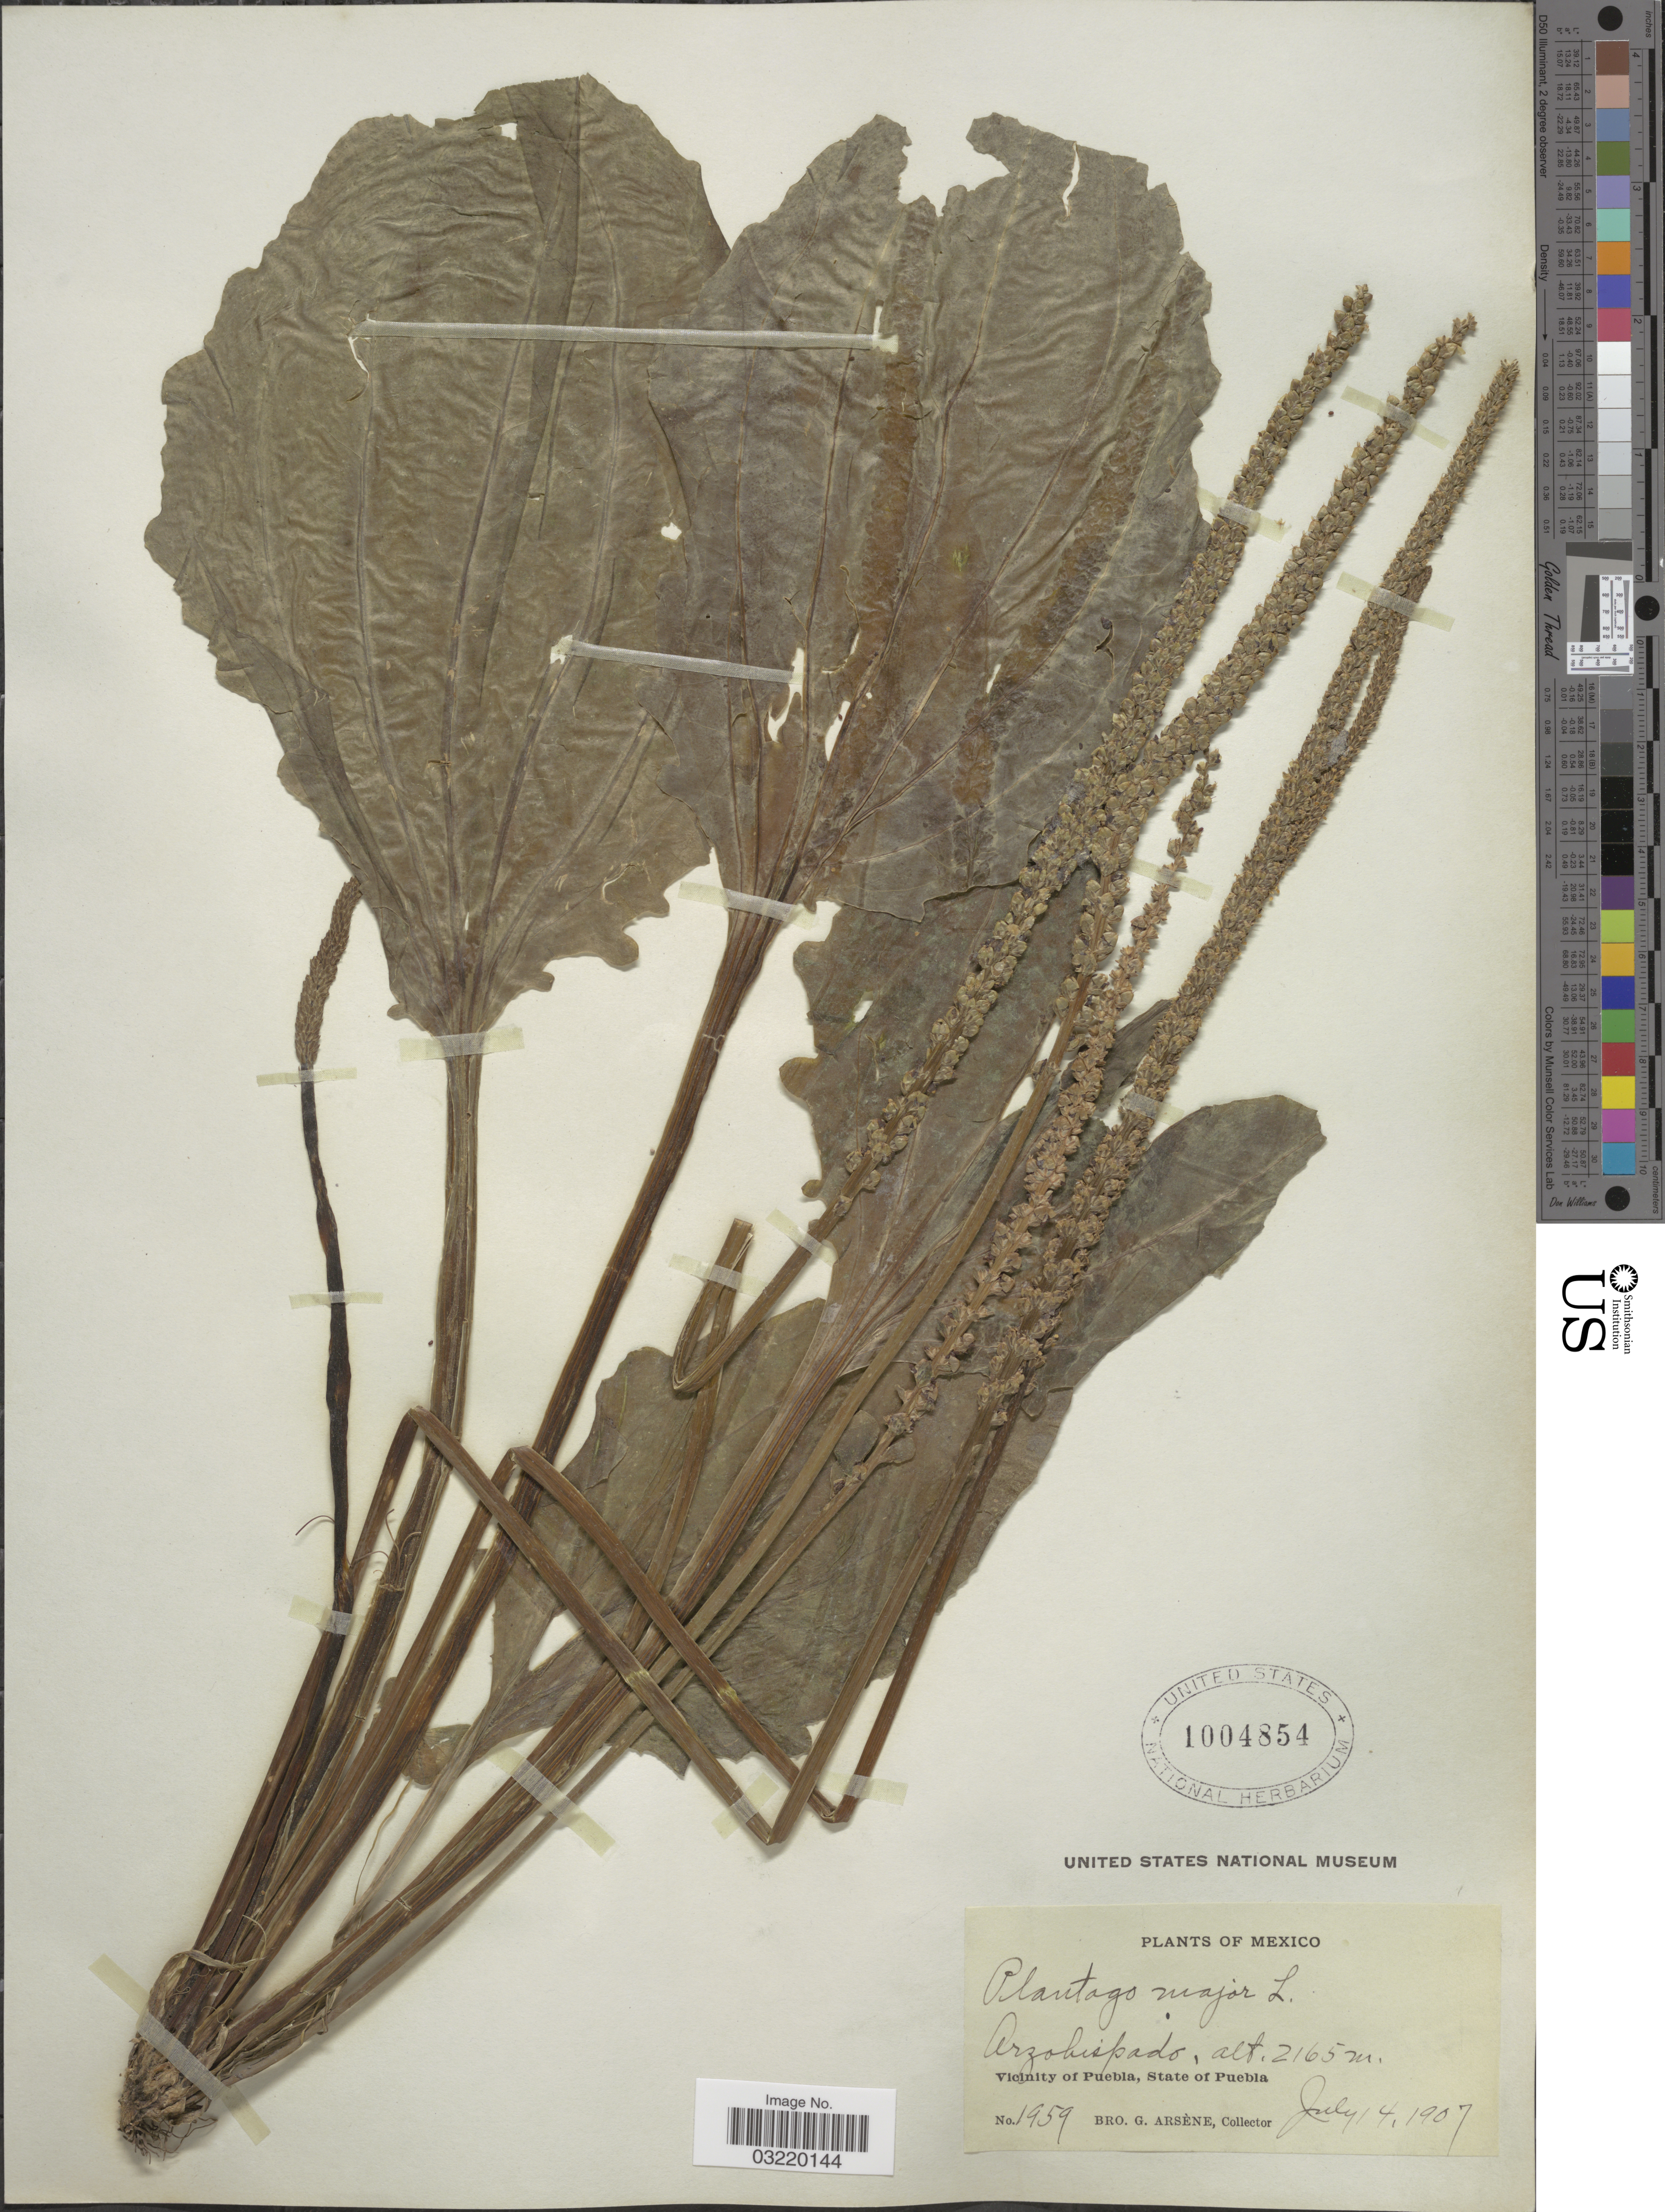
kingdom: Plantae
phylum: Tracheophyta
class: Magnoliopsida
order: Lamiales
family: Plantaginaceae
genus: Plantago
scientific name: Plantago major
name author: L.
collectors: Bro. G. Arsène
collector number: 1959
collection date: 1907-07-14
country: Mexico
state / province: Puebla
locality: Arzobispado. Vicinity of Puebla.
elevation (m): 2165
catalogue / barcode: US 1004854